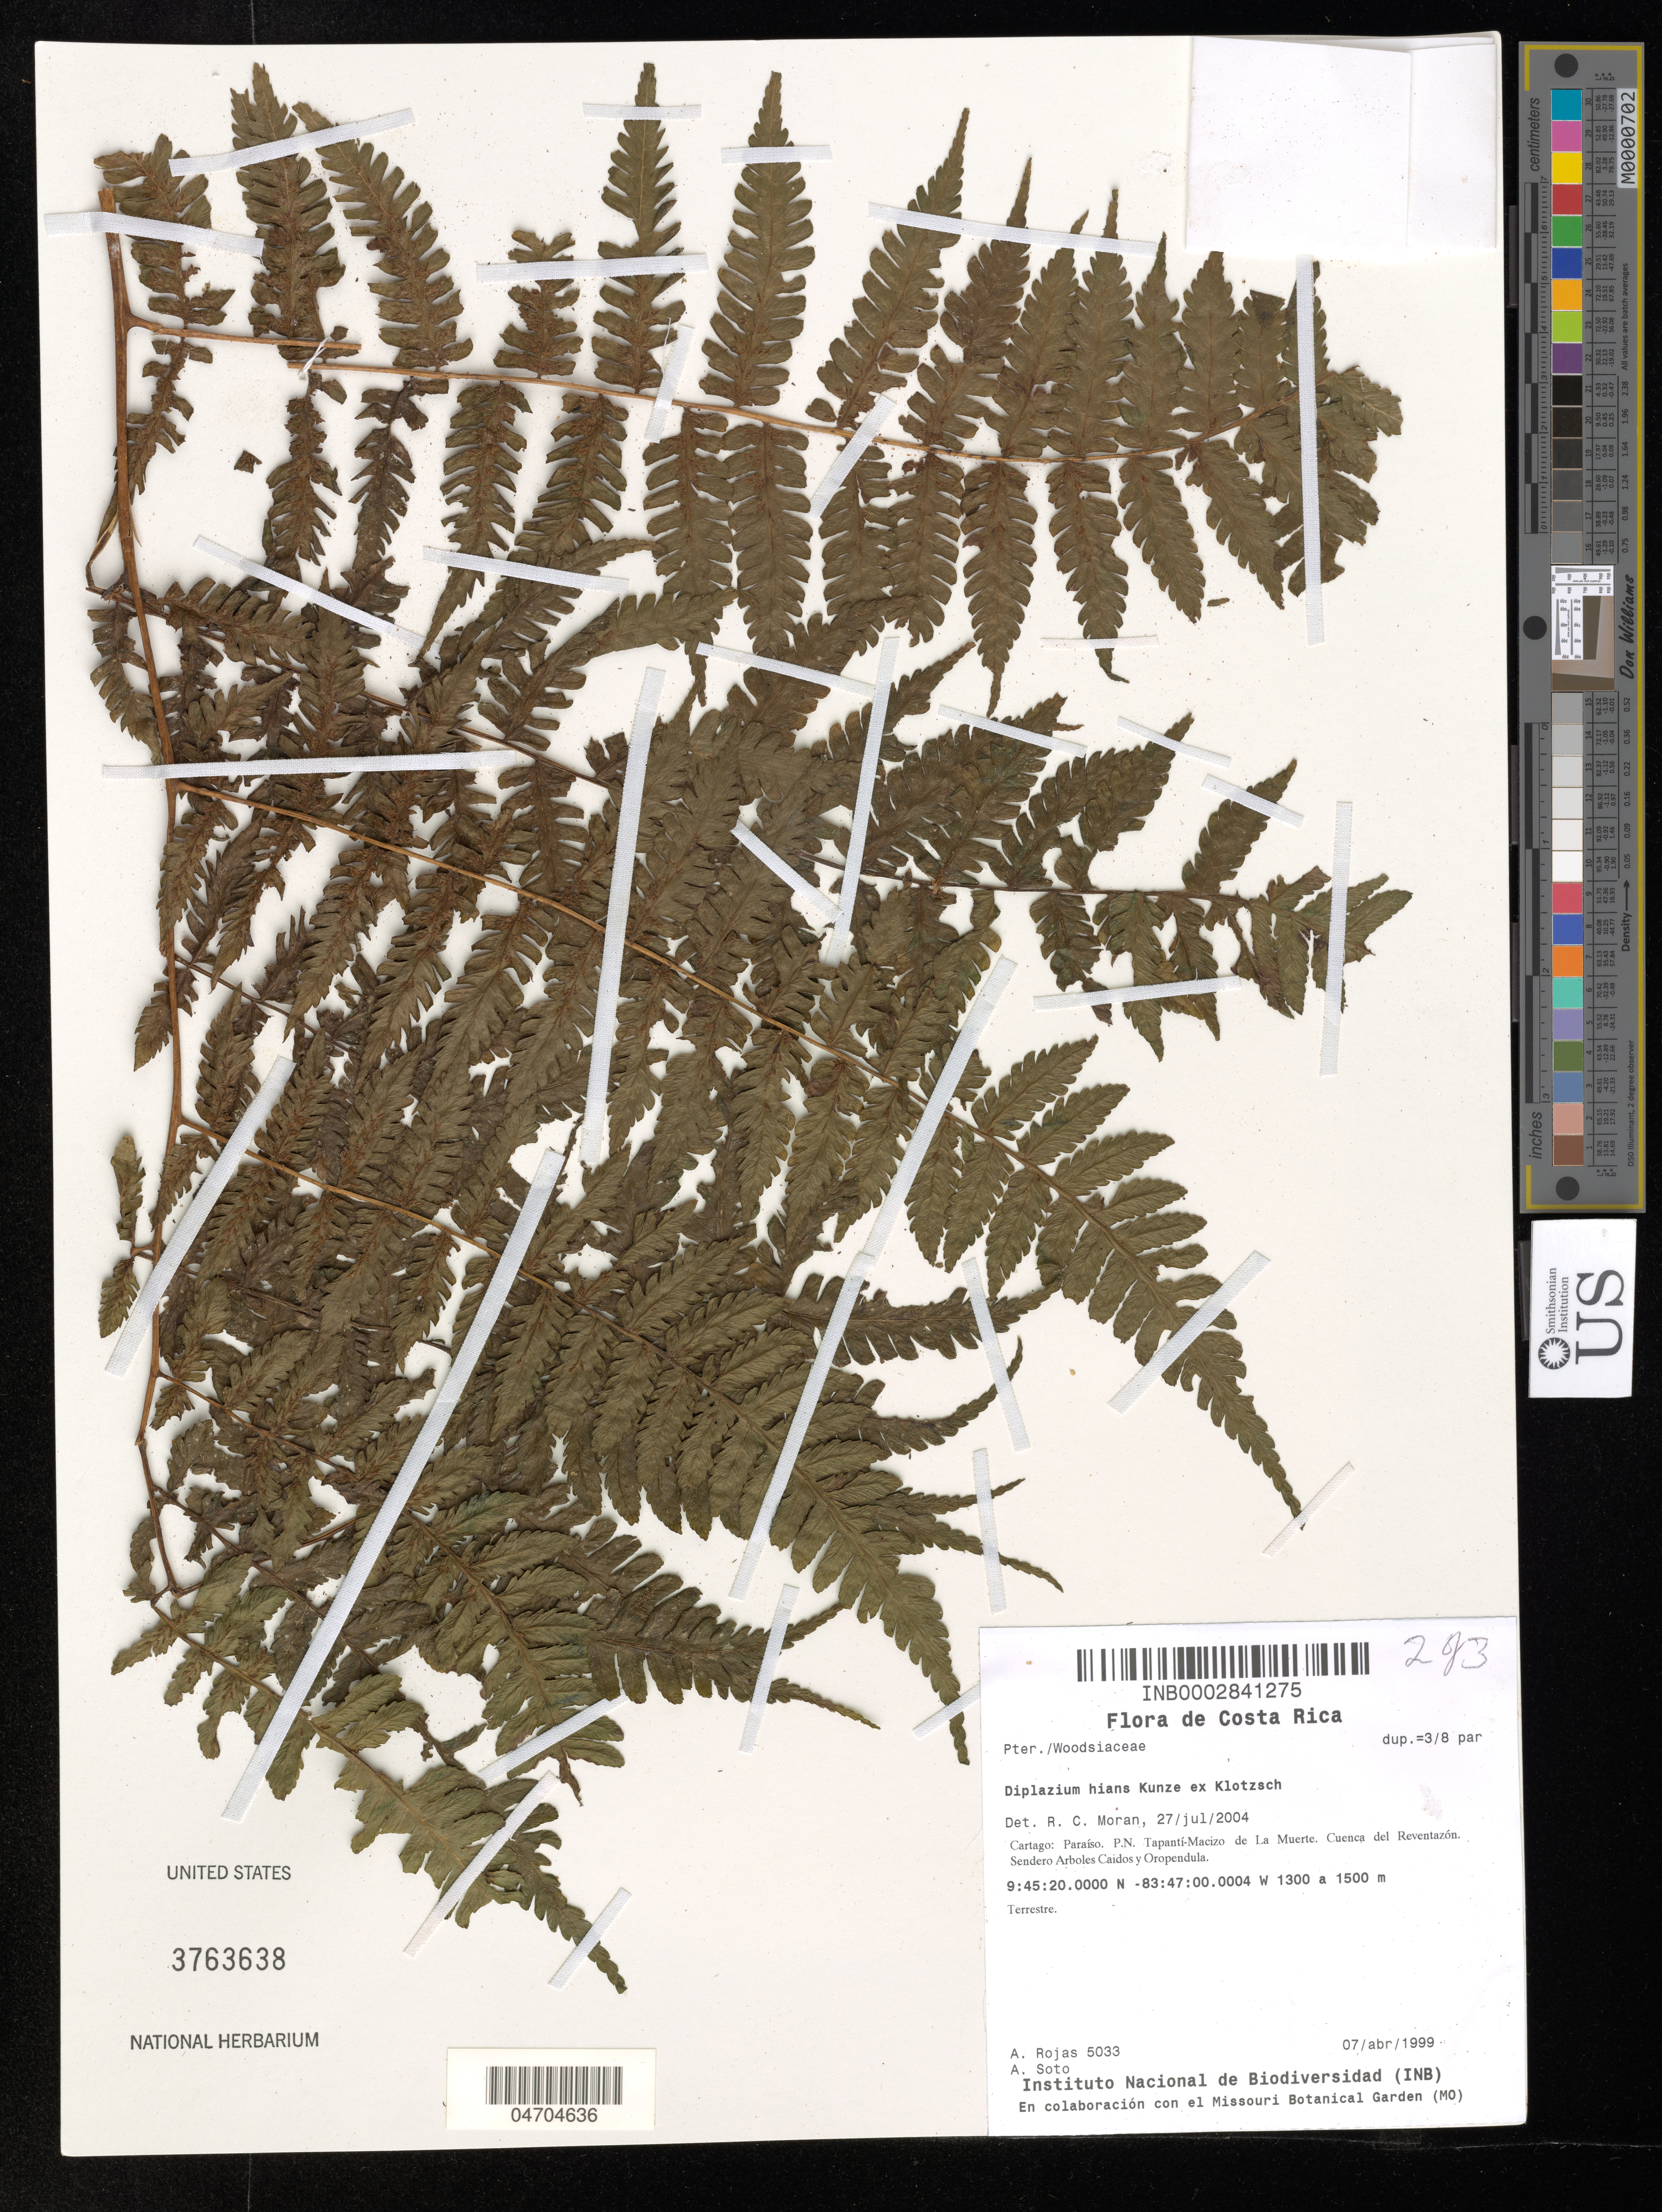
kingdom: Plantae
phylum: Tracheophyta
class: Polypodiopsida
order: Polypodiales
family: Athyriaceae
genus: Diplazium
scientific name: Diplazium hians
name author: Kunze ex Klotzsch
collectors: A. Rojas & A. Soto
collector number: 5033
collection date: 1999-04-07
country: Costa Rica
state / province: Cartago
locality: Paraíso. P. N. Tapantí-Macizo de La Muerte. Cuenca del Reventazón. Sendero Arboles Caidos y Oropendula.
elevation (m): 1300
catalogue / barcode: US 3763638